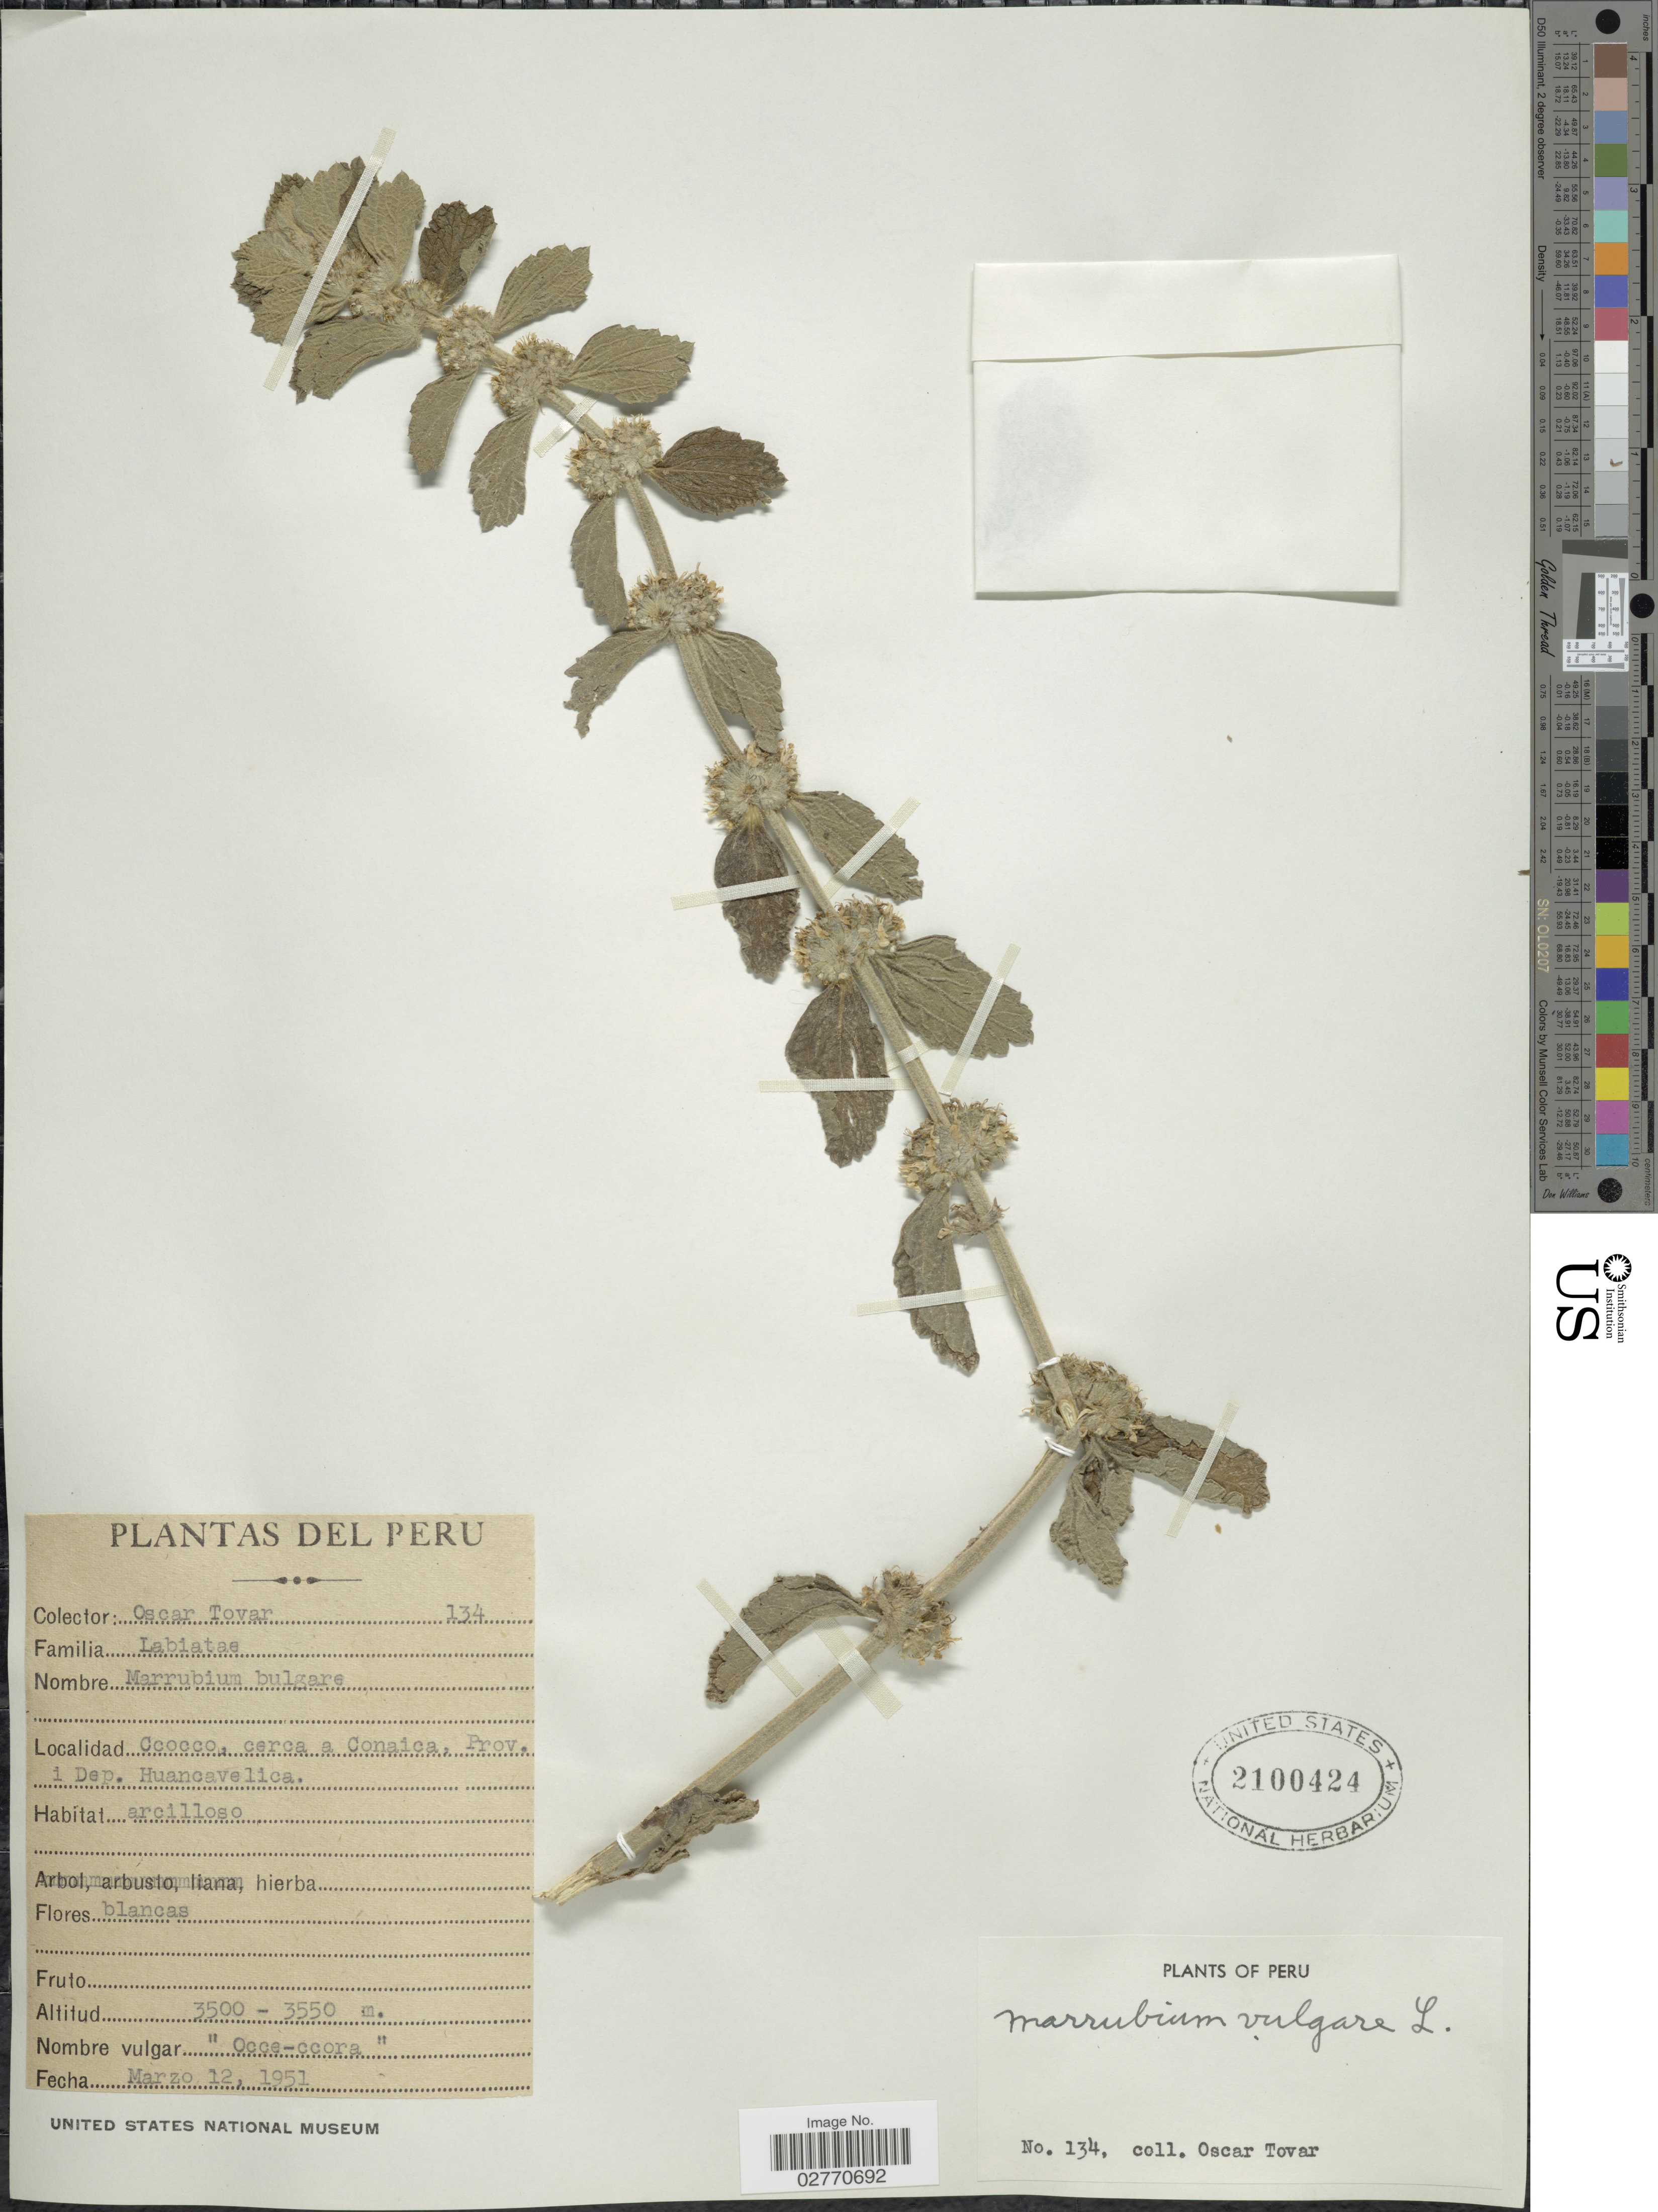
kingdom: Plantae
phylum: Tracheophyta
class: Magnoliopsida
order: Lamiales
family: Lamiaceae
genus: Marrubium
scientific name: Marrubium vulgare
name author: L.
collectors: Ó. Tovar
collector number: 134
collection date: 1951-03-12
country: Peru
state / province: Huancavelica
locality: Ccocco, cerca a Conaica, Prov. i Dep. Huancavelica.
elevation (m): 3500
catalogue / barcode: US 2100424